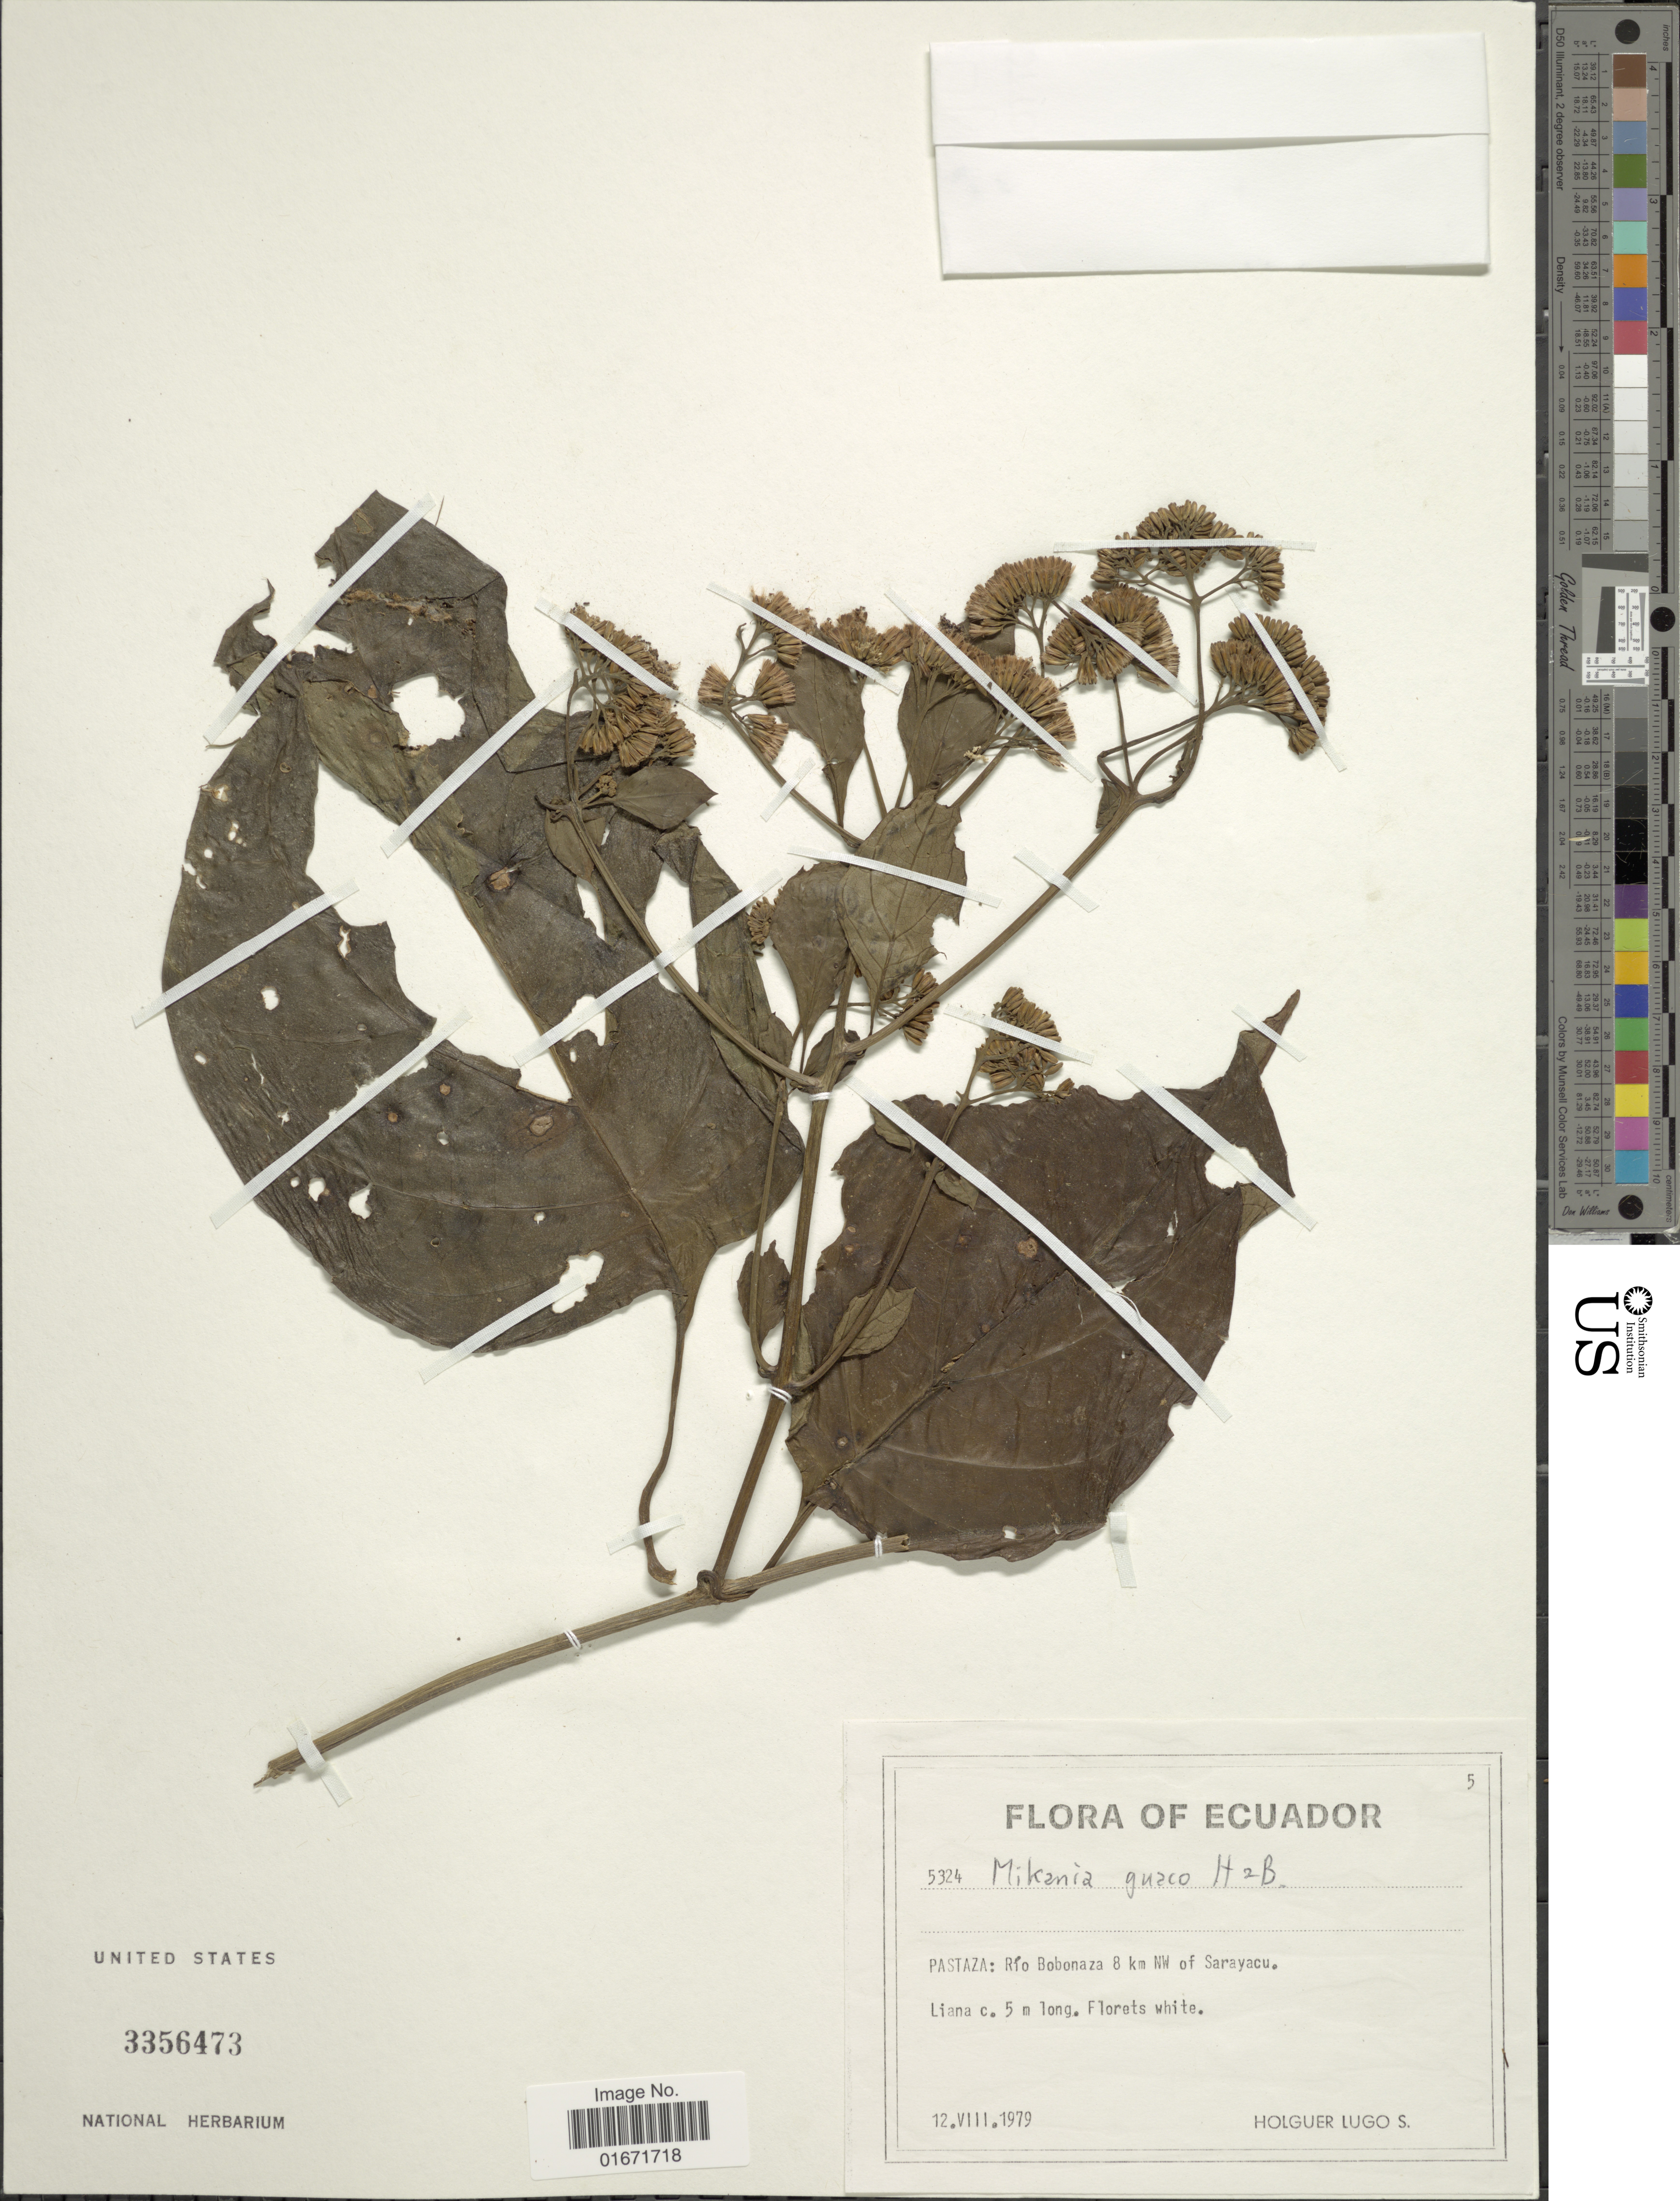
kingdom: Plantae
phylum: Tracheophyta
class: Magnoliopsida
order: Asterales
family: Asteraceae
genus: Mikania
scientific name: Mikania guaco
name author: Humb. & Bonpl.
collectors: H. Lugo S.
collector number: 5324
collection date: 1979-08-12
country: Ecuador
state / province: Pastaza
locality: Pastaza: Río Bobonaza 8 km NW of Sarayacu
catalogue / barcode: US 3356473